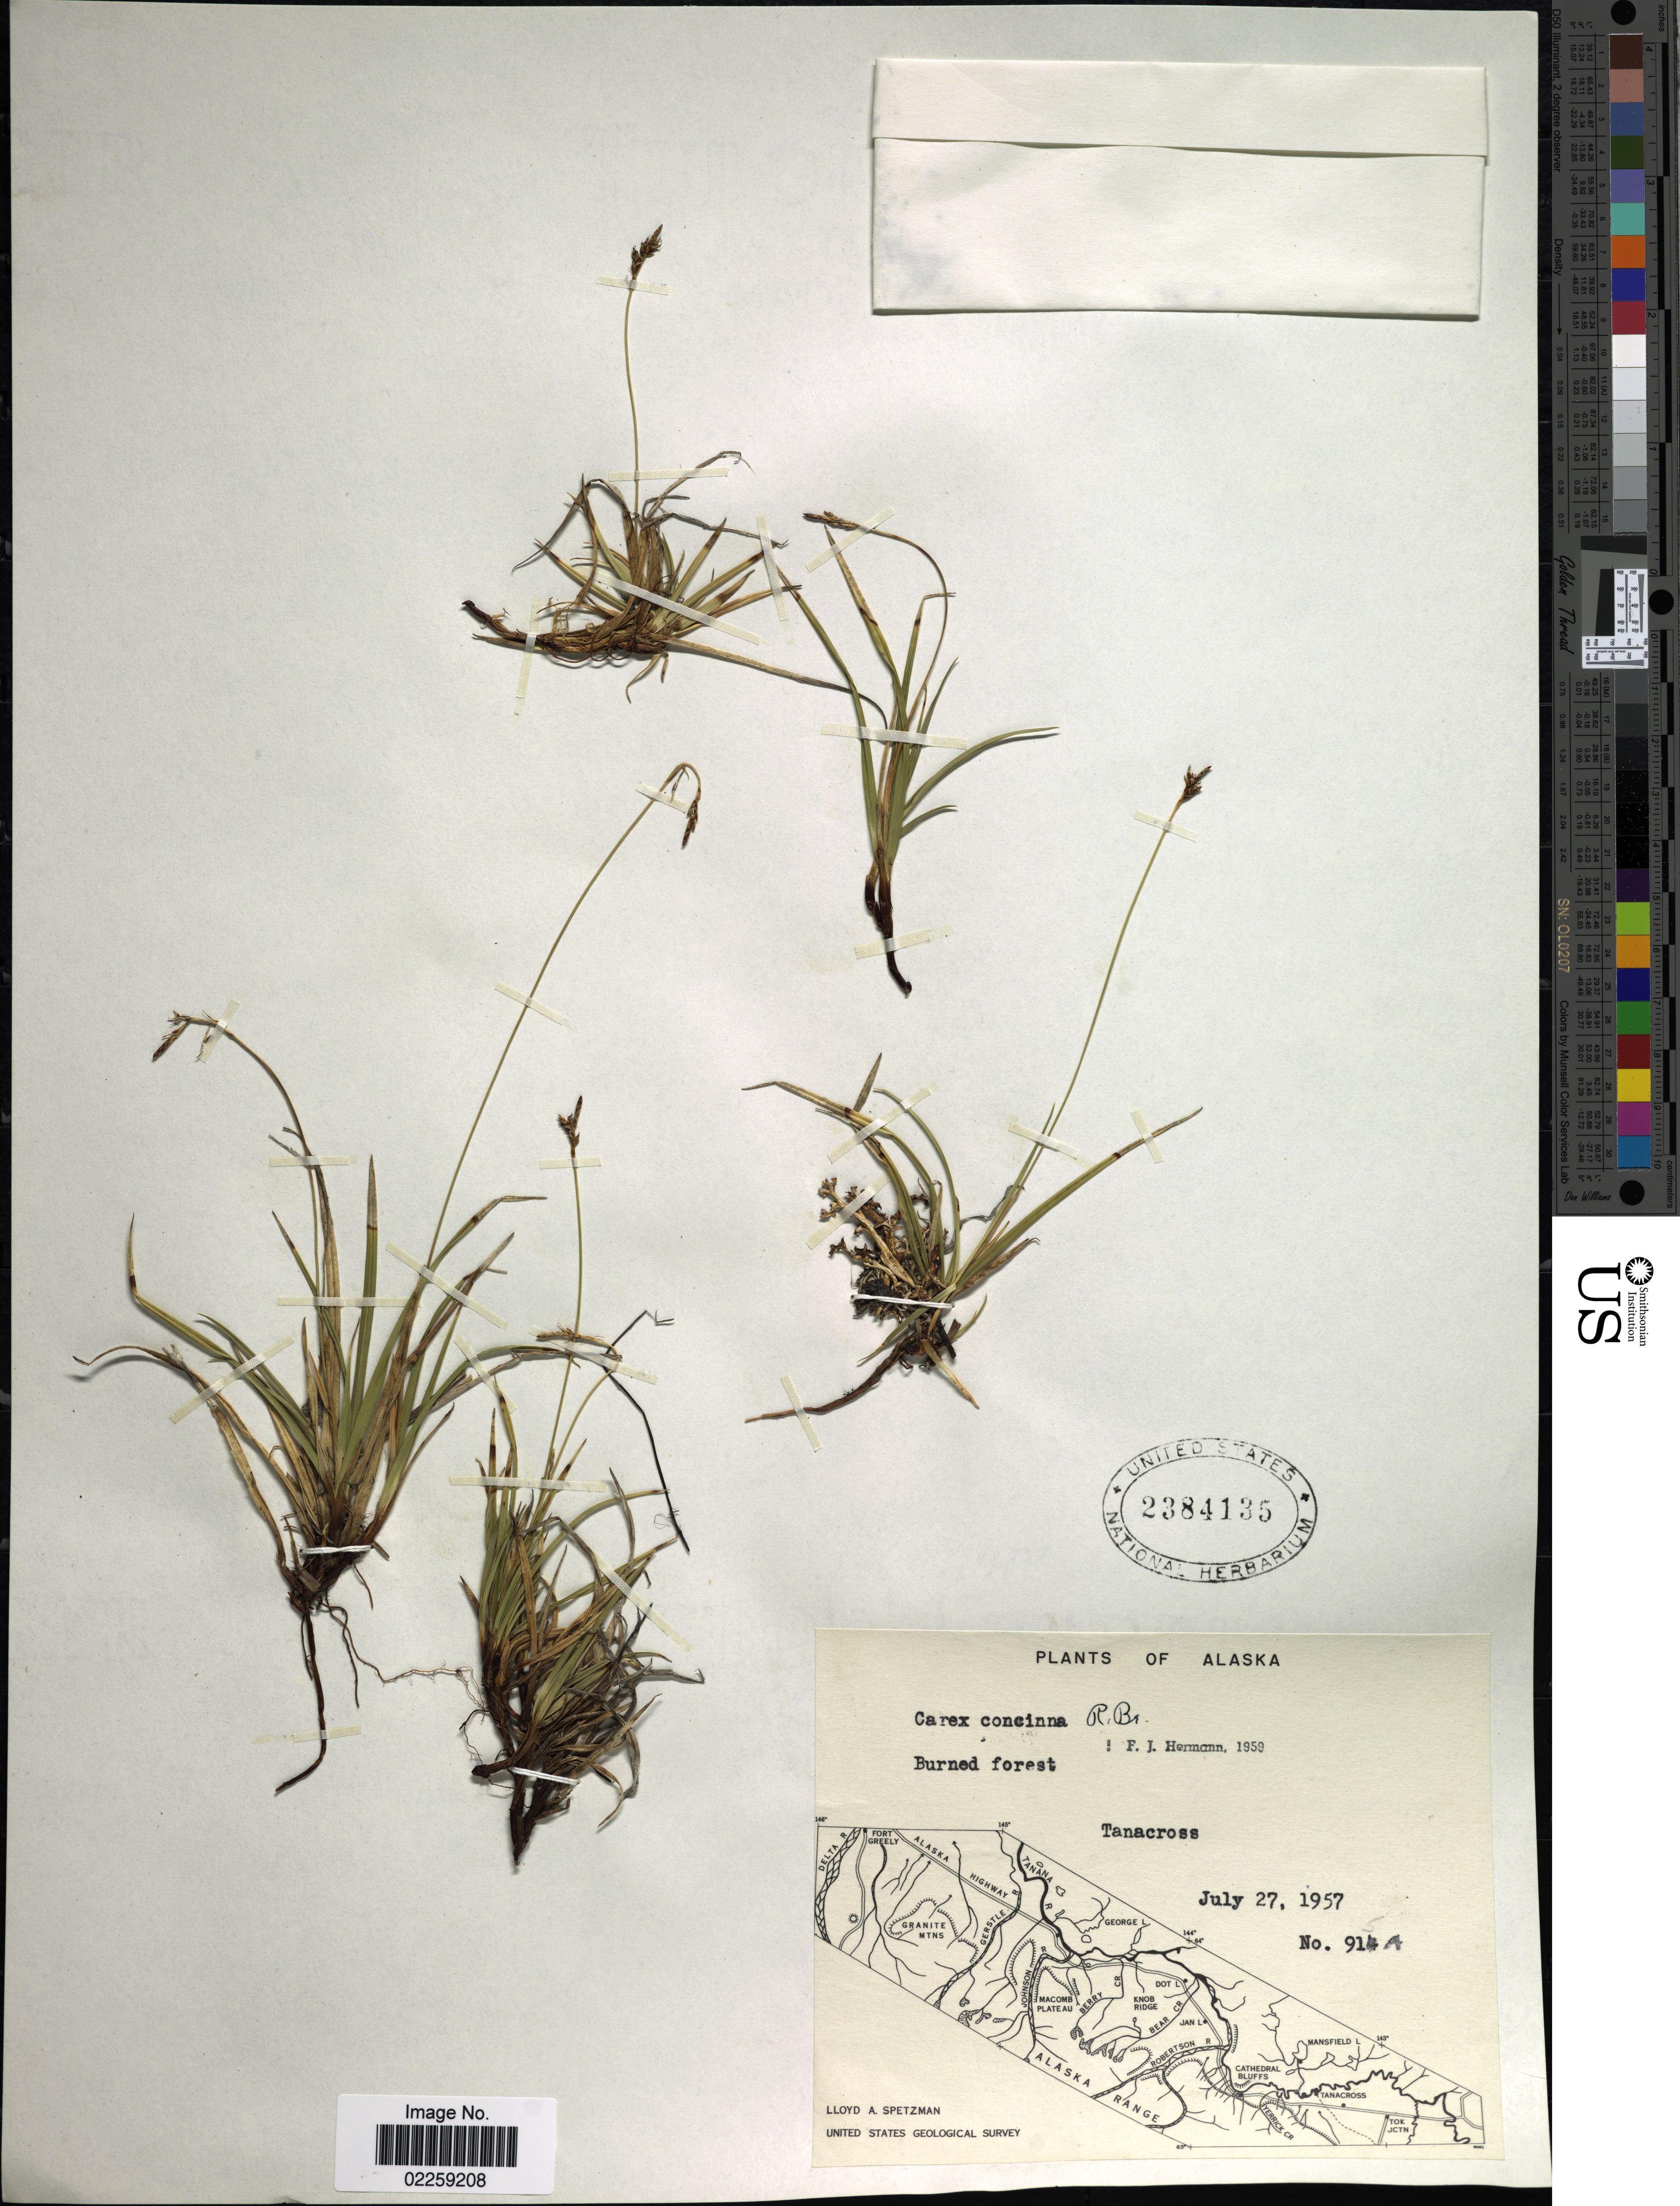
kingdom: Plantae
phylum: Tracheophyta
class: Liliopsida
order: Poales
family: Cyperaceae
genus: Carex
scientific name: Carex concinna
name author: R. Br.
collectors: L. Spetzman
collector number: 914A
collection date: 1957-07-27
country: United States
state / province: Alaska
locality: Tanacross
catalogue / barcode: US 2384135